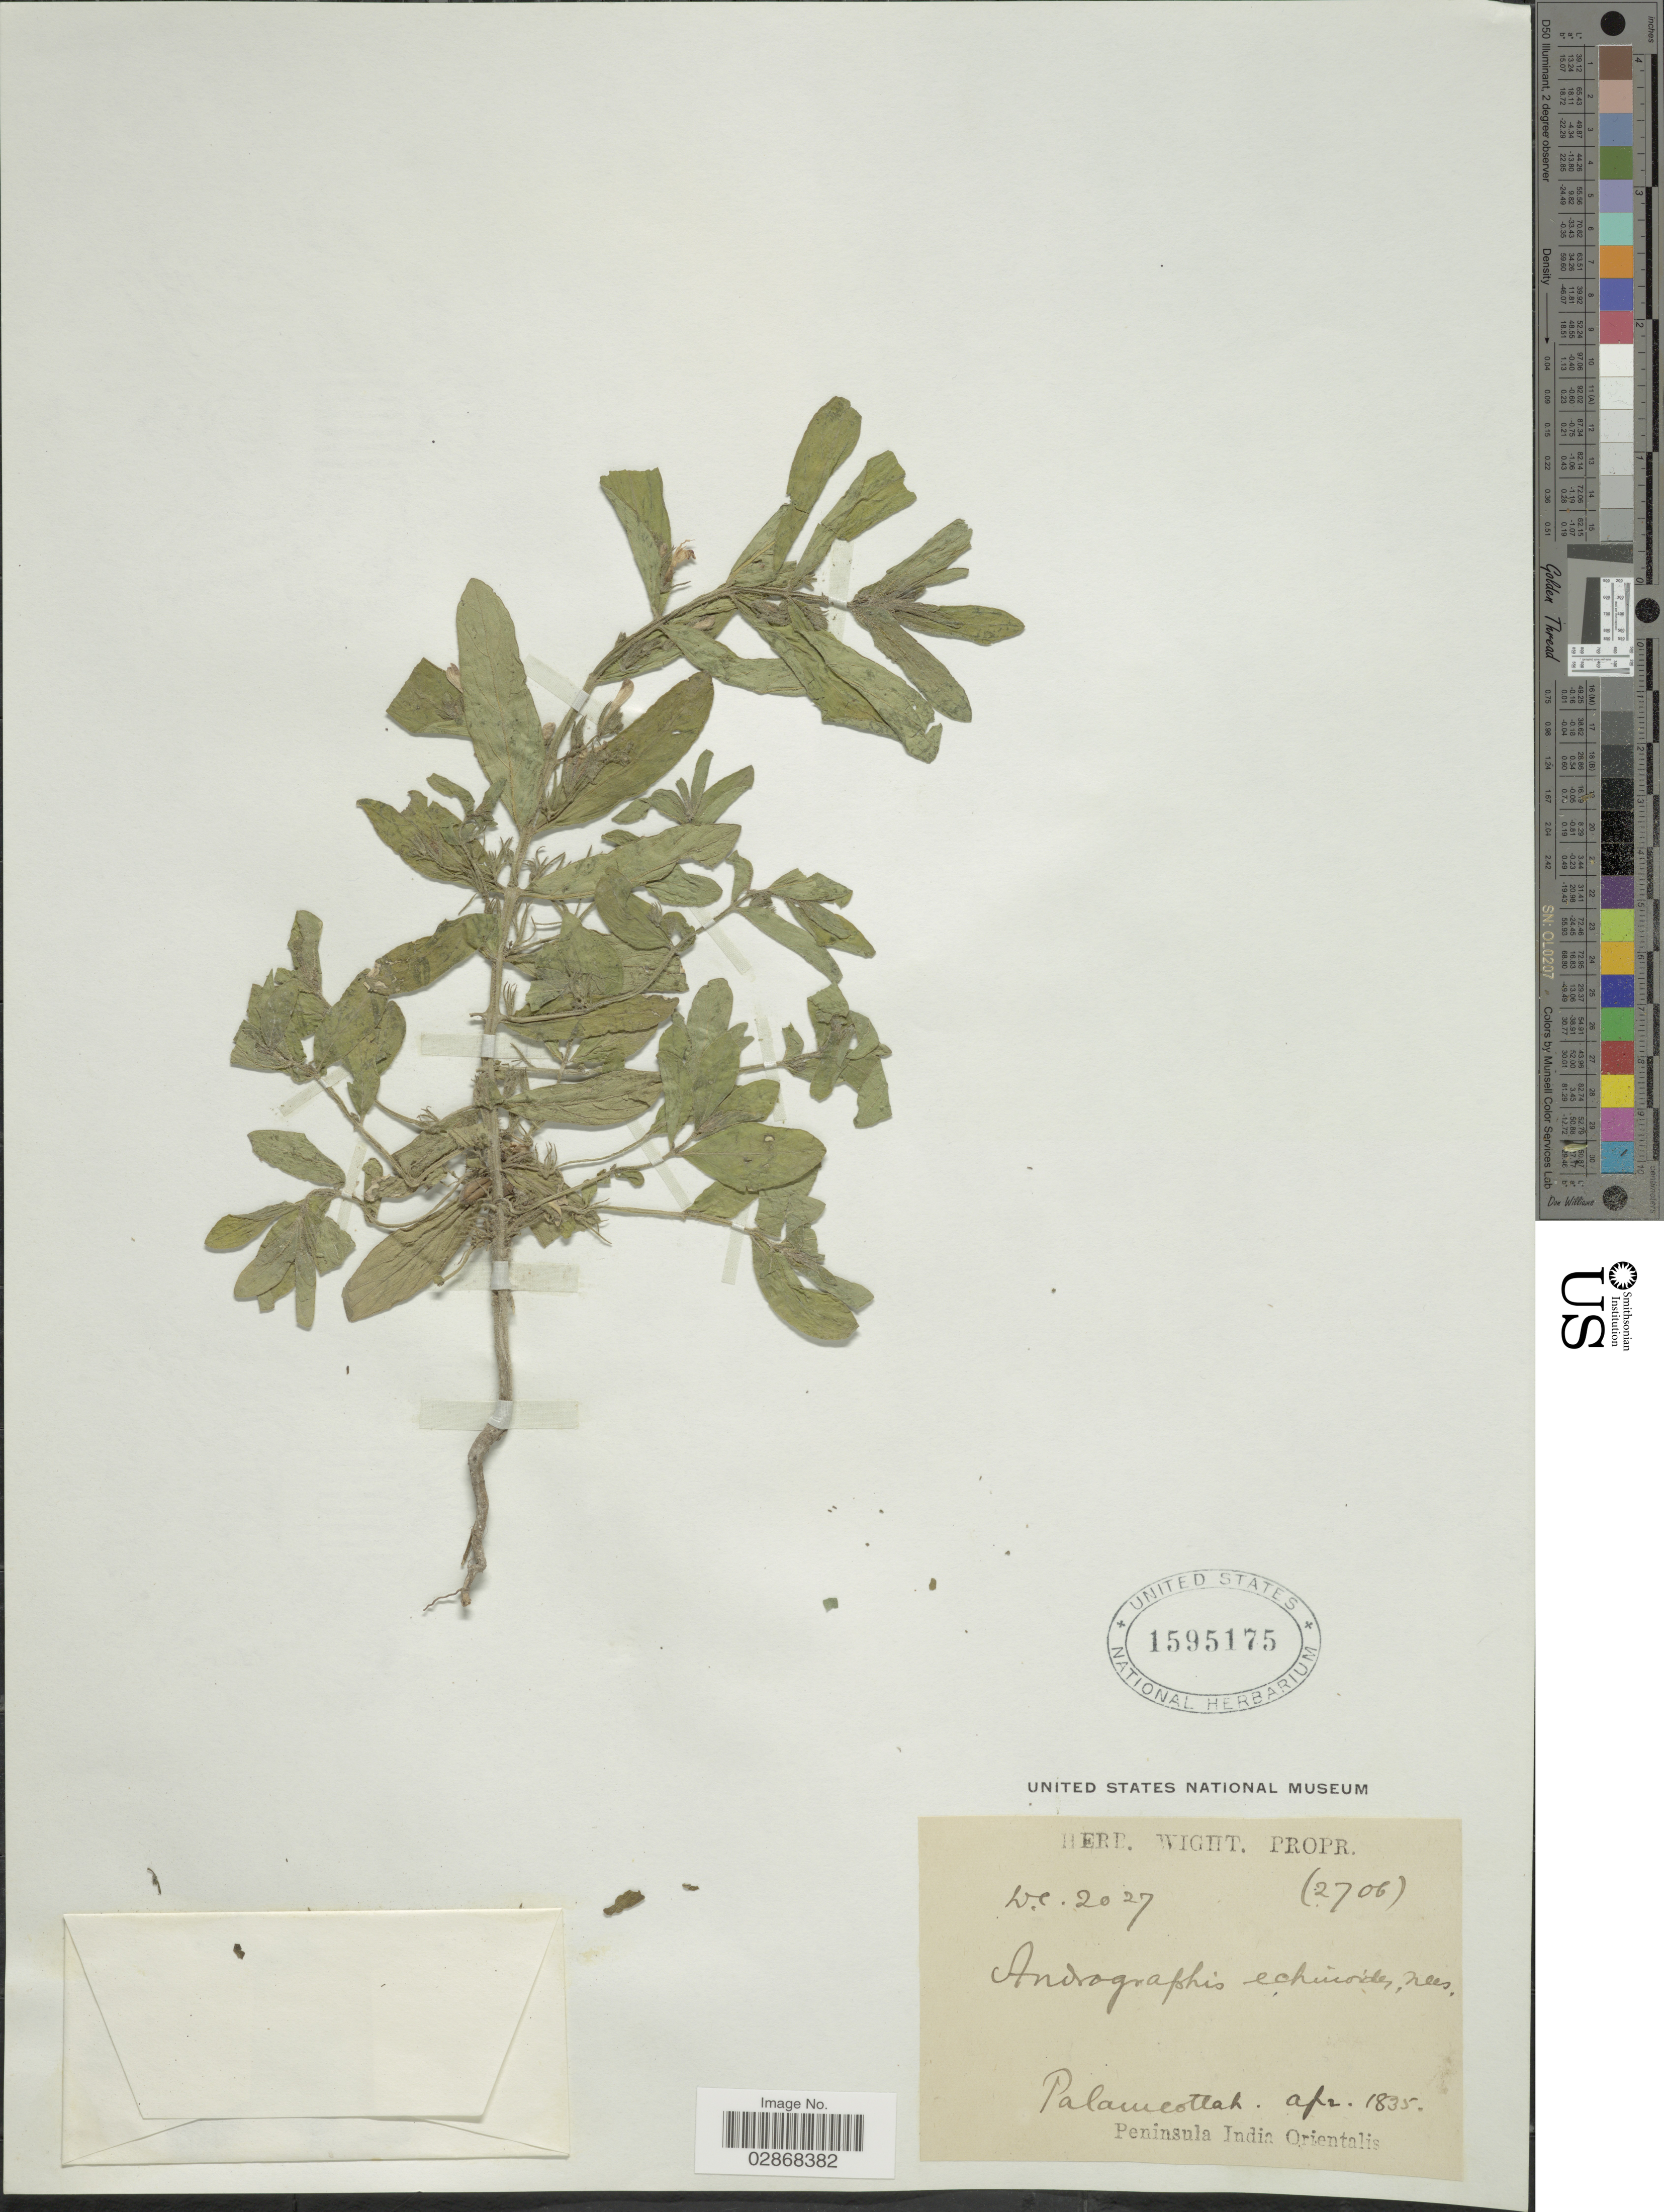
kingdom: Plantae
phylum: Tracheophyta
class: Magnoliopsida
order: Lamiales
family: Acanthaceae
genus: Andrographis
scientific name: Andrographis echioides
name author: (L.) Nees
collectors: ex Herb. Wight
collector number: WC2027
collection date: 1835-04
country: India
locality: Palamcottah. Peninsula India Orientalis.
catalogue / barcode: US 1595175